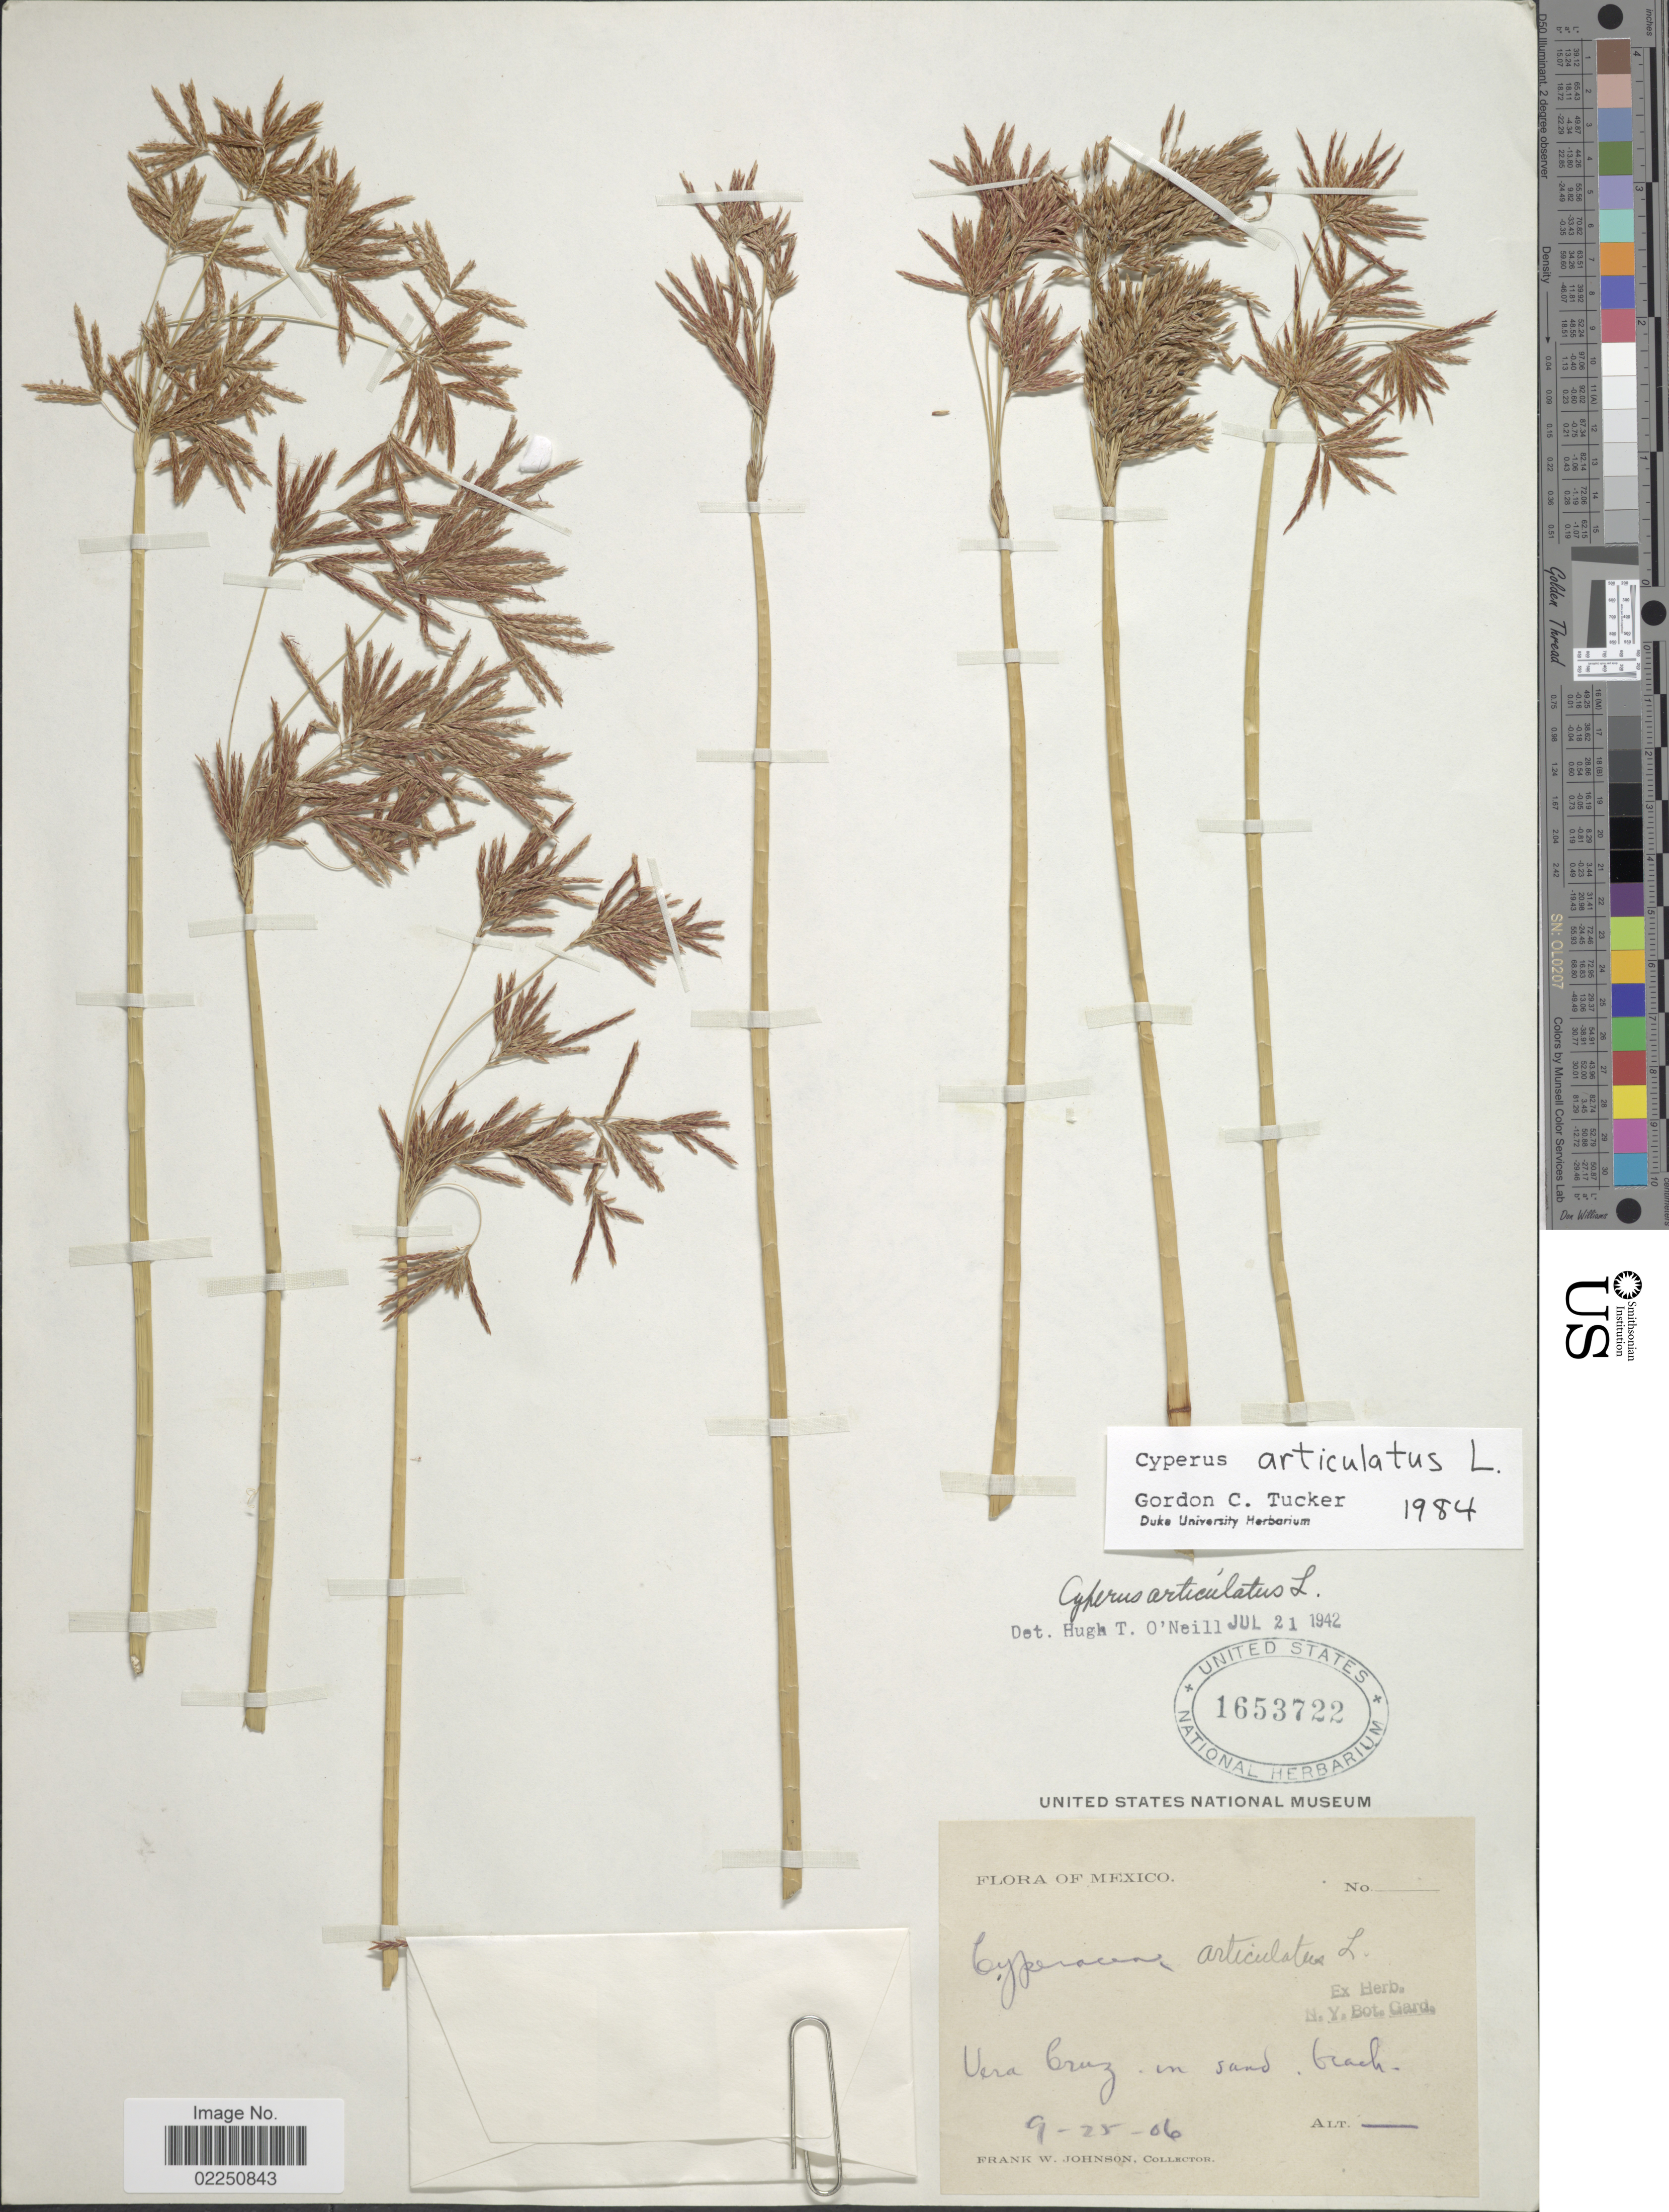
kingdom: Plantae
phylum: Tracheophyta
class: Liliopsida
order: Poales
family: Cyperaceae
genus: Cyperus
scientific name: Cyperus articulatus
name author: L.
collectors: F. W. Johnson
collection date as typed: Transcribed d/m/y: 25/9/6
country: Mexico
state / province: Veracruz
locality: Vera Cruz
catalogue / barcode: US 1653722